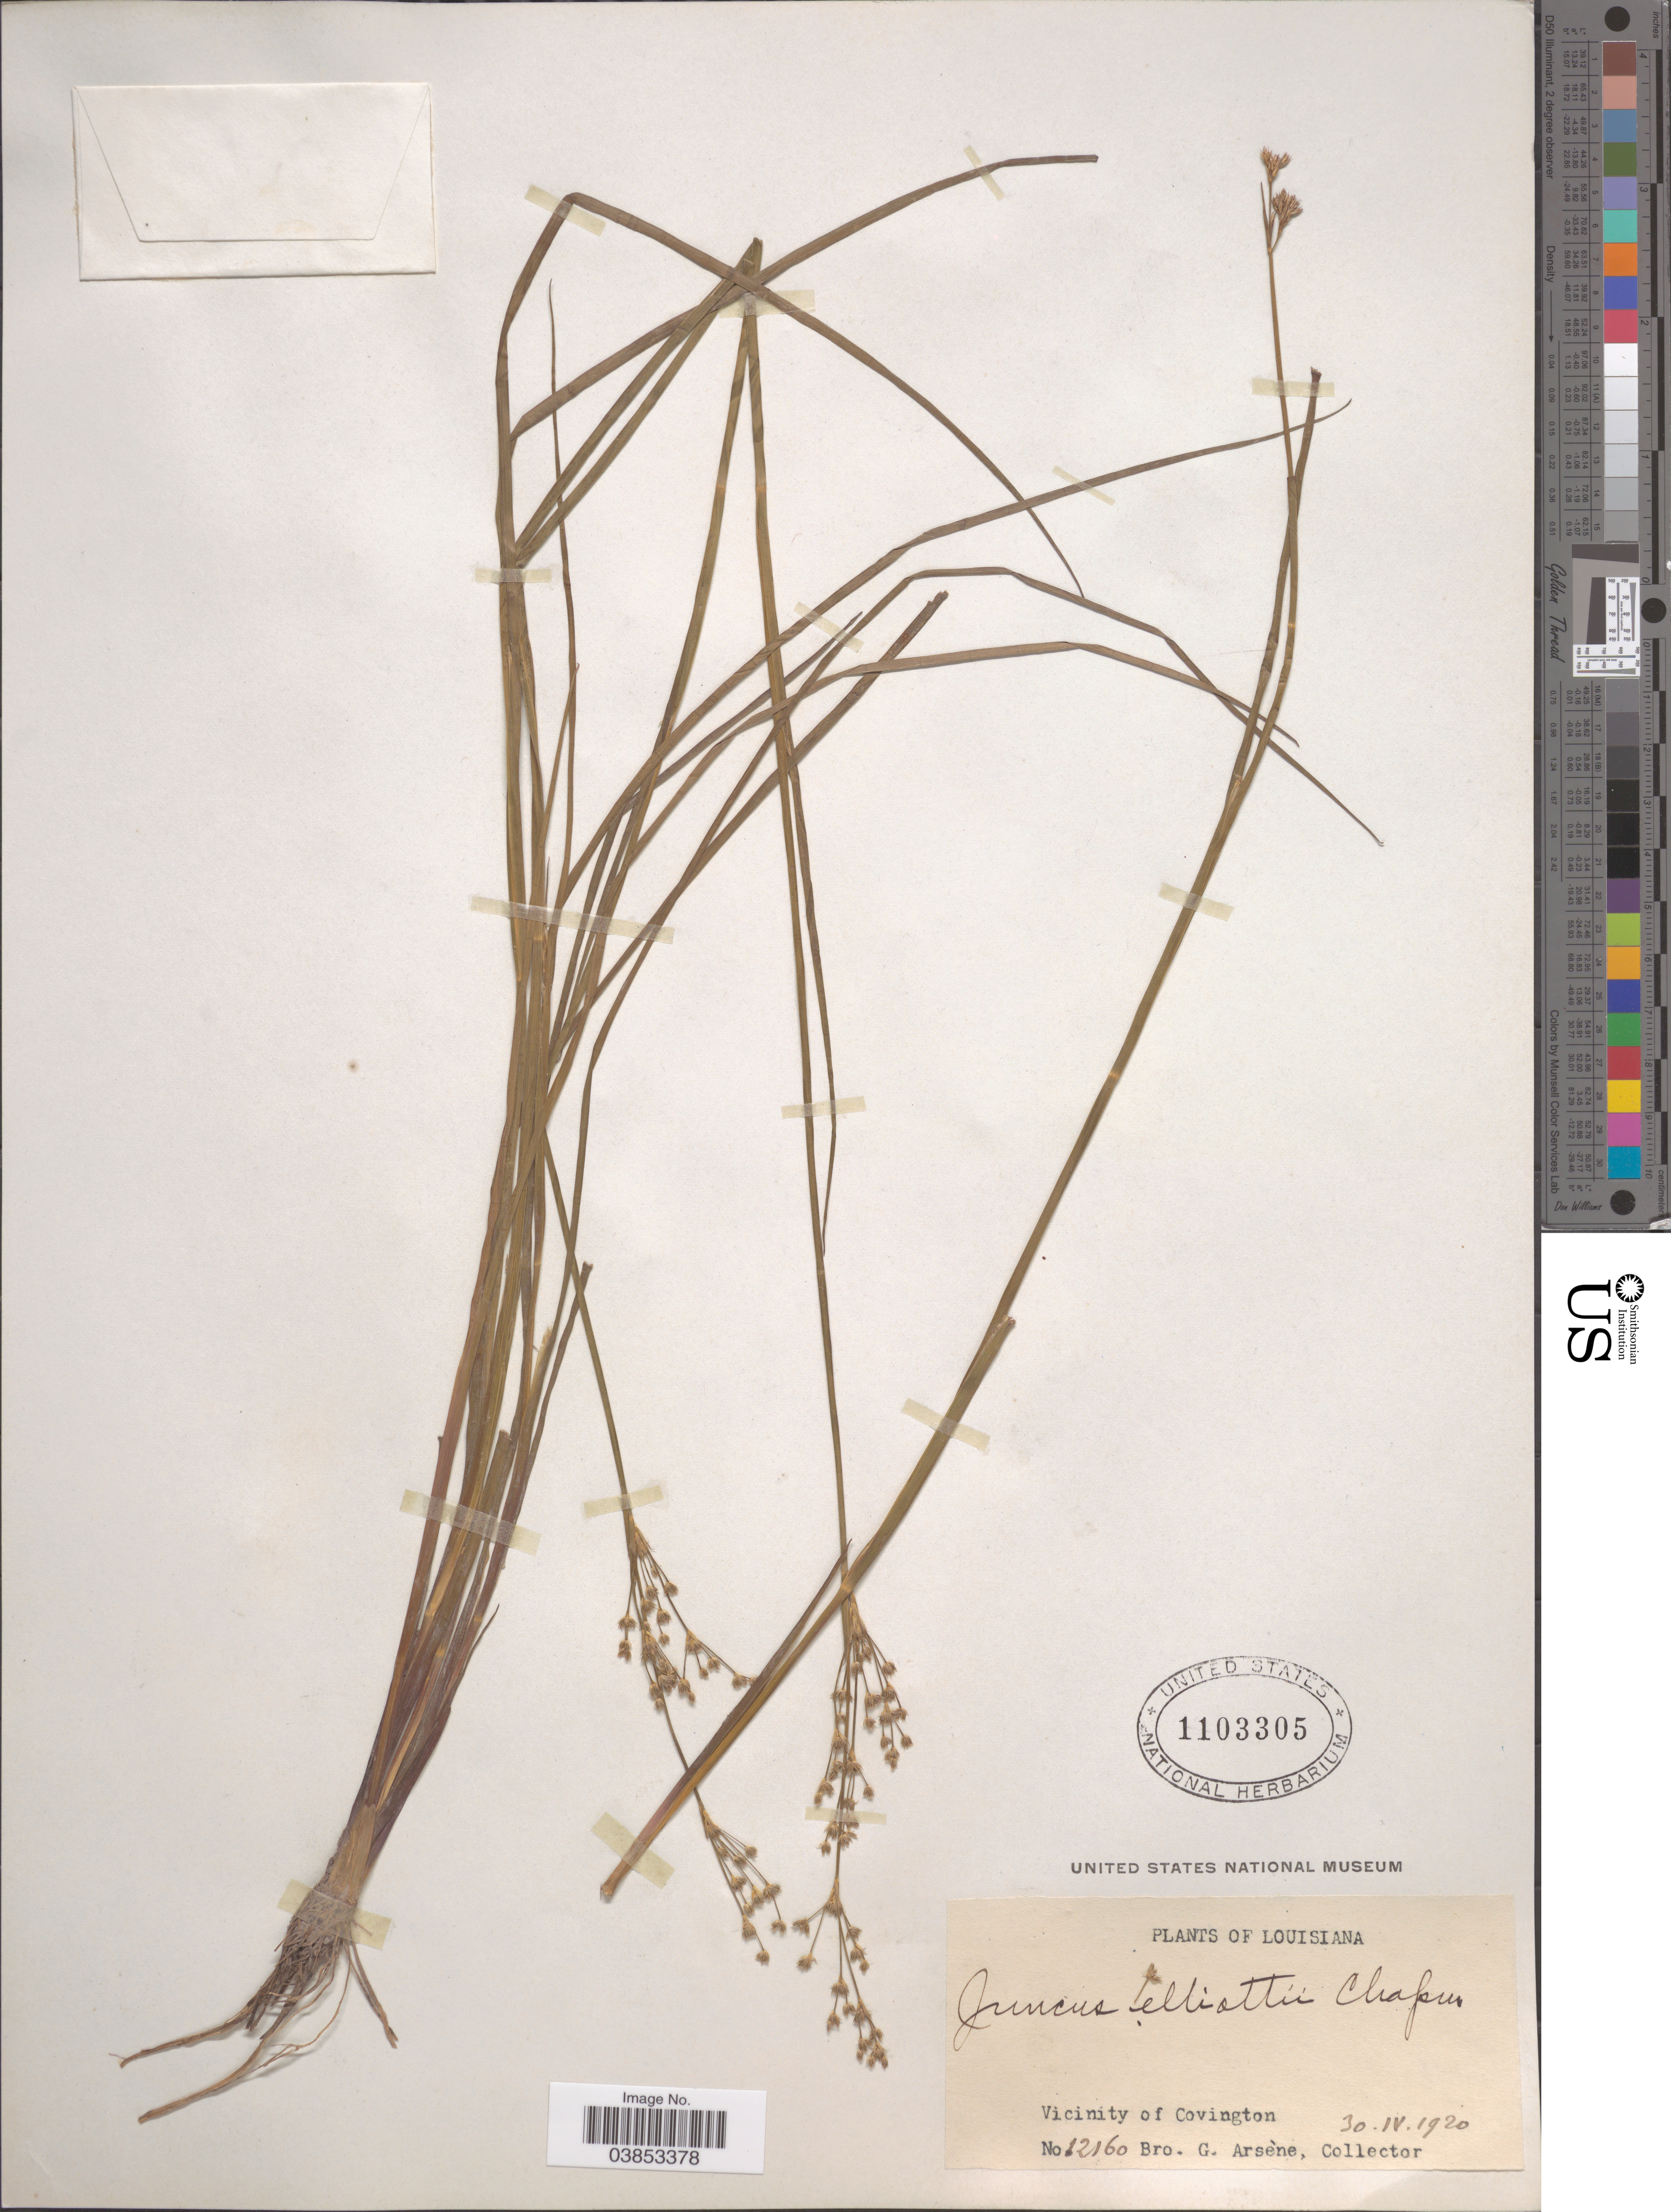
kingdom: Plantae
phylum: Tracheophyta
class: Liliopsida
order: Poales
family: Juncaceae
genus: Juncus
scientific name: Juncus elliottii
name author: Chapm.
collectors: Bro. G. Arsène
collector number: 12160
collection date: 1920-04-30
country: United States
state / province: Louisiana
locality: Vicinity of Covington.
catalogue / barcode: US 1103305